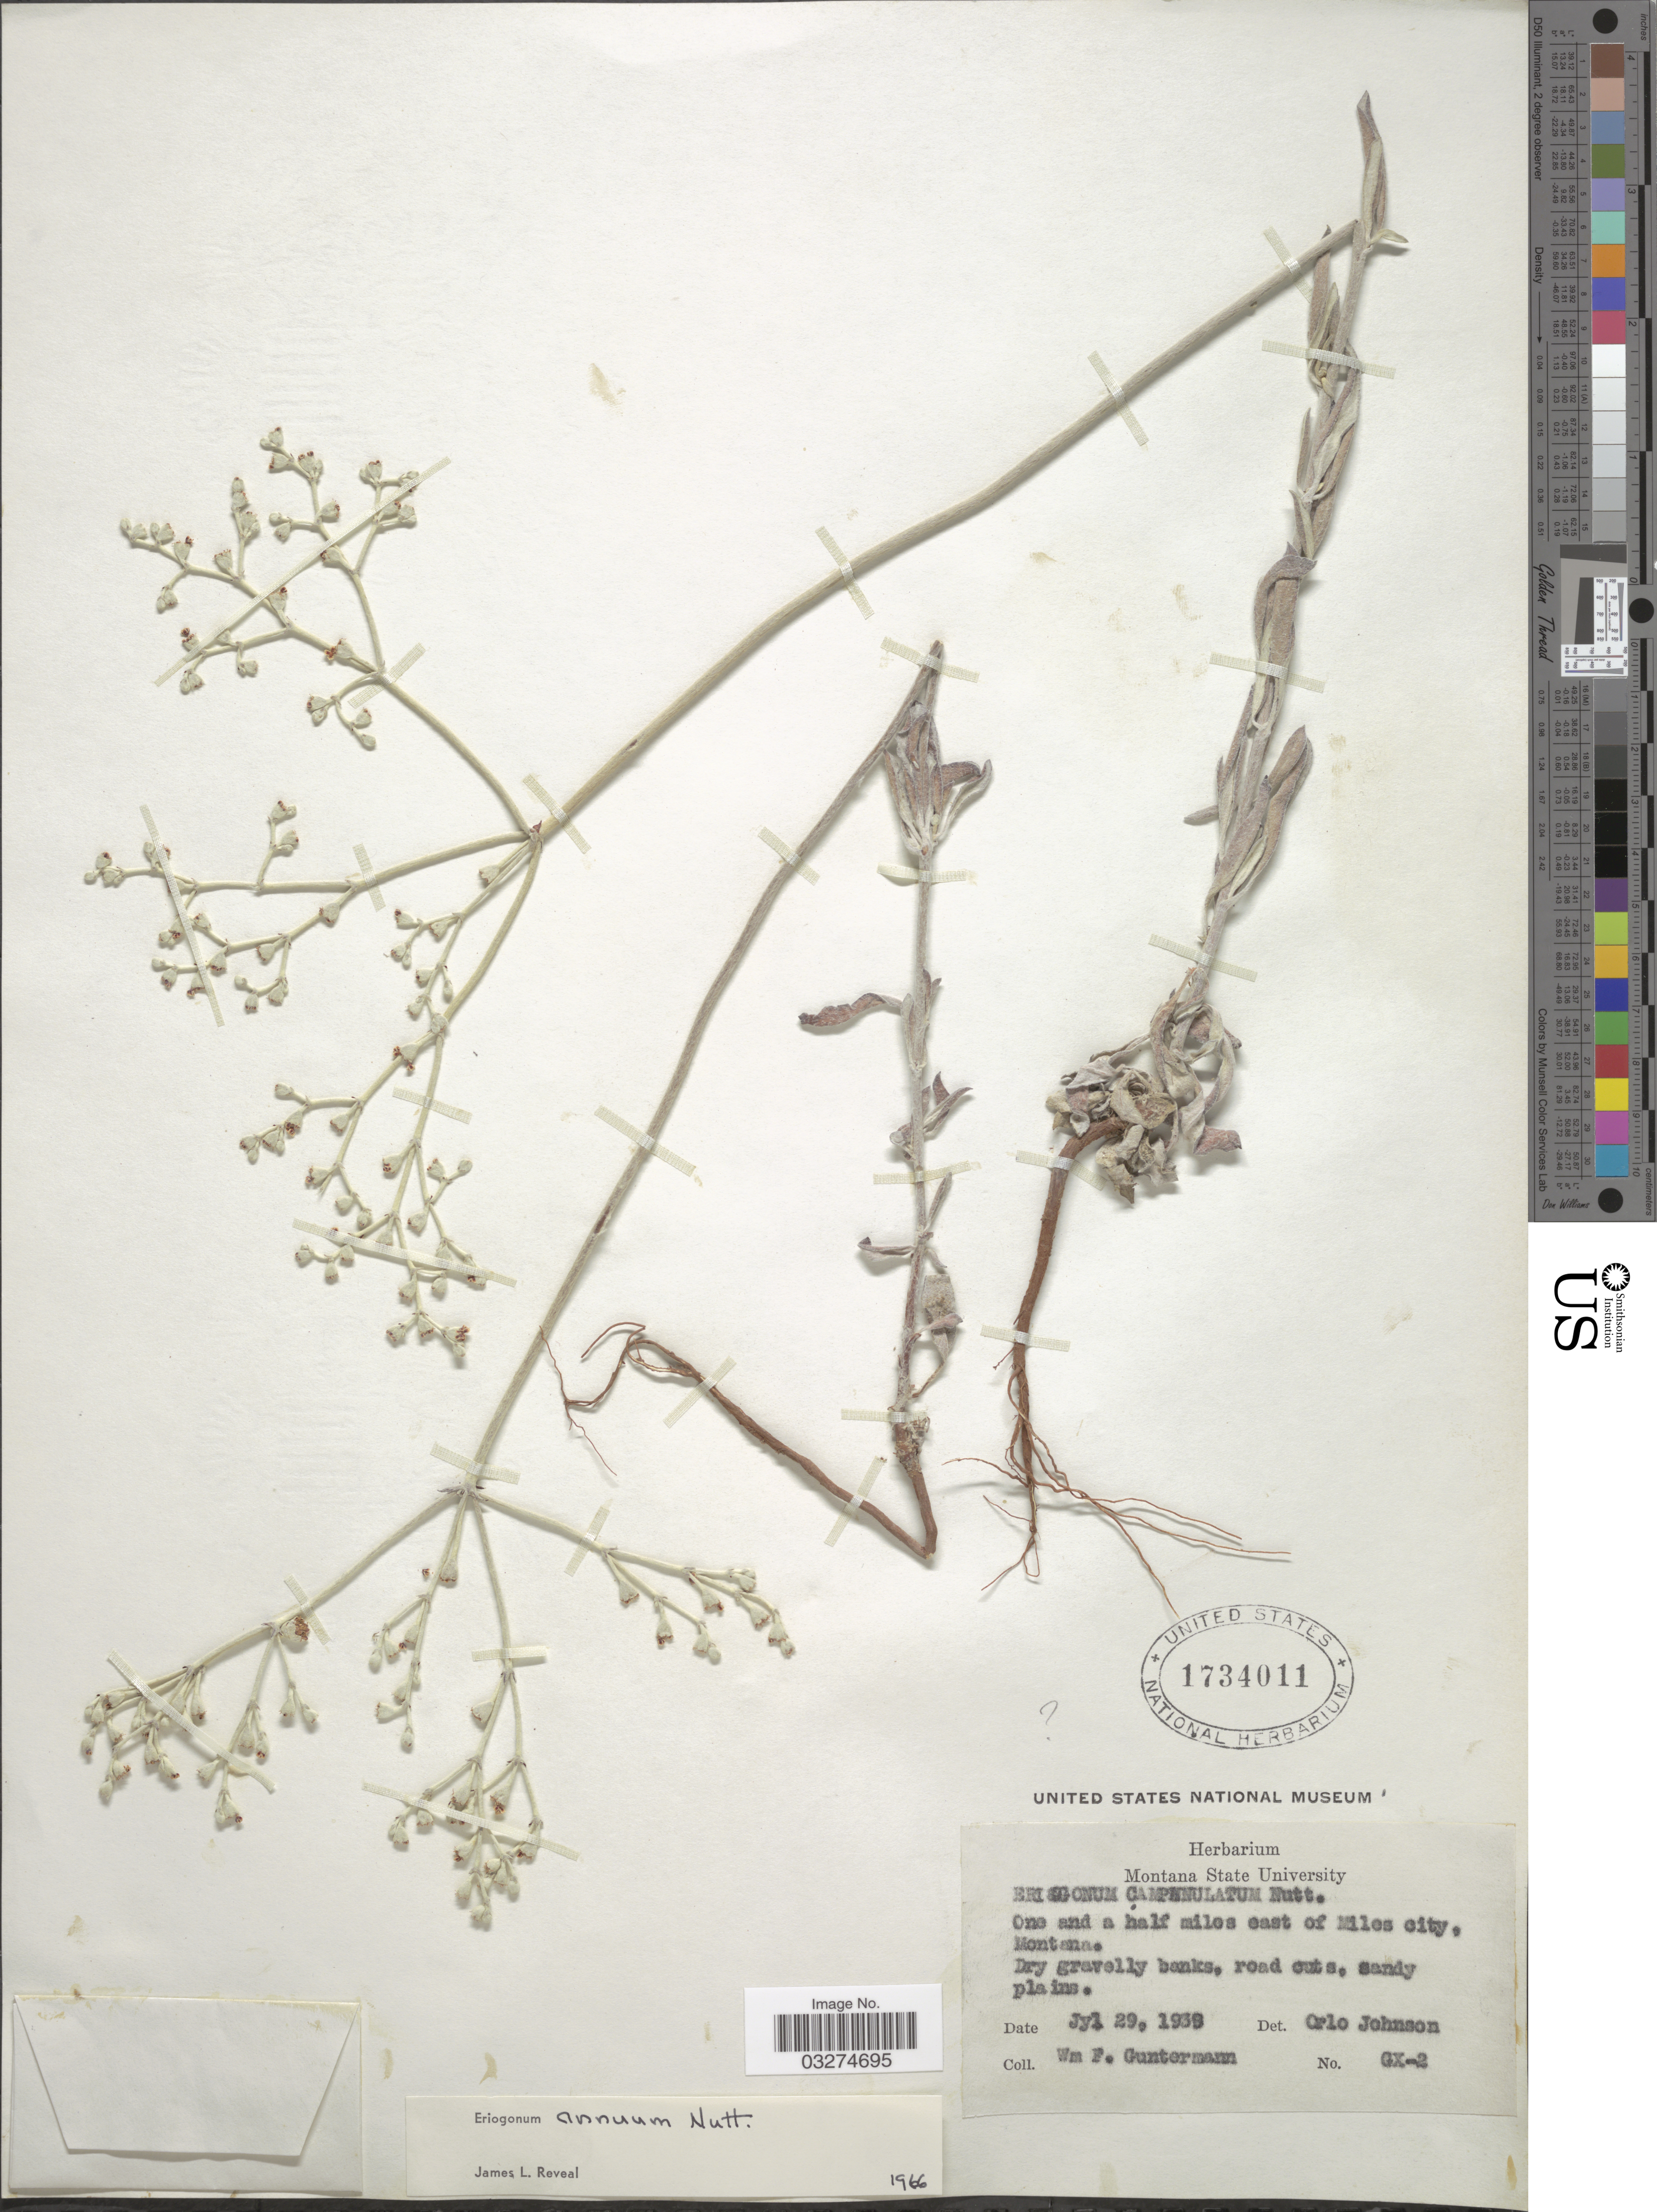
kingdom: Plantae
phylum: Tracheophyta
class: Magnoliopsida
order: Caryophyllales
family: Polygonaceae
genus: Eriogonum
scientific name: Eriogonum annuum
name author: Nutt.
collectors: W. Guntermann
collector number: GX-2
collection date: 1938-07-29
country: United States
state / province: Montana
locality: One and a half miles east of Miles city.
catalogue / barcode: US 1734011